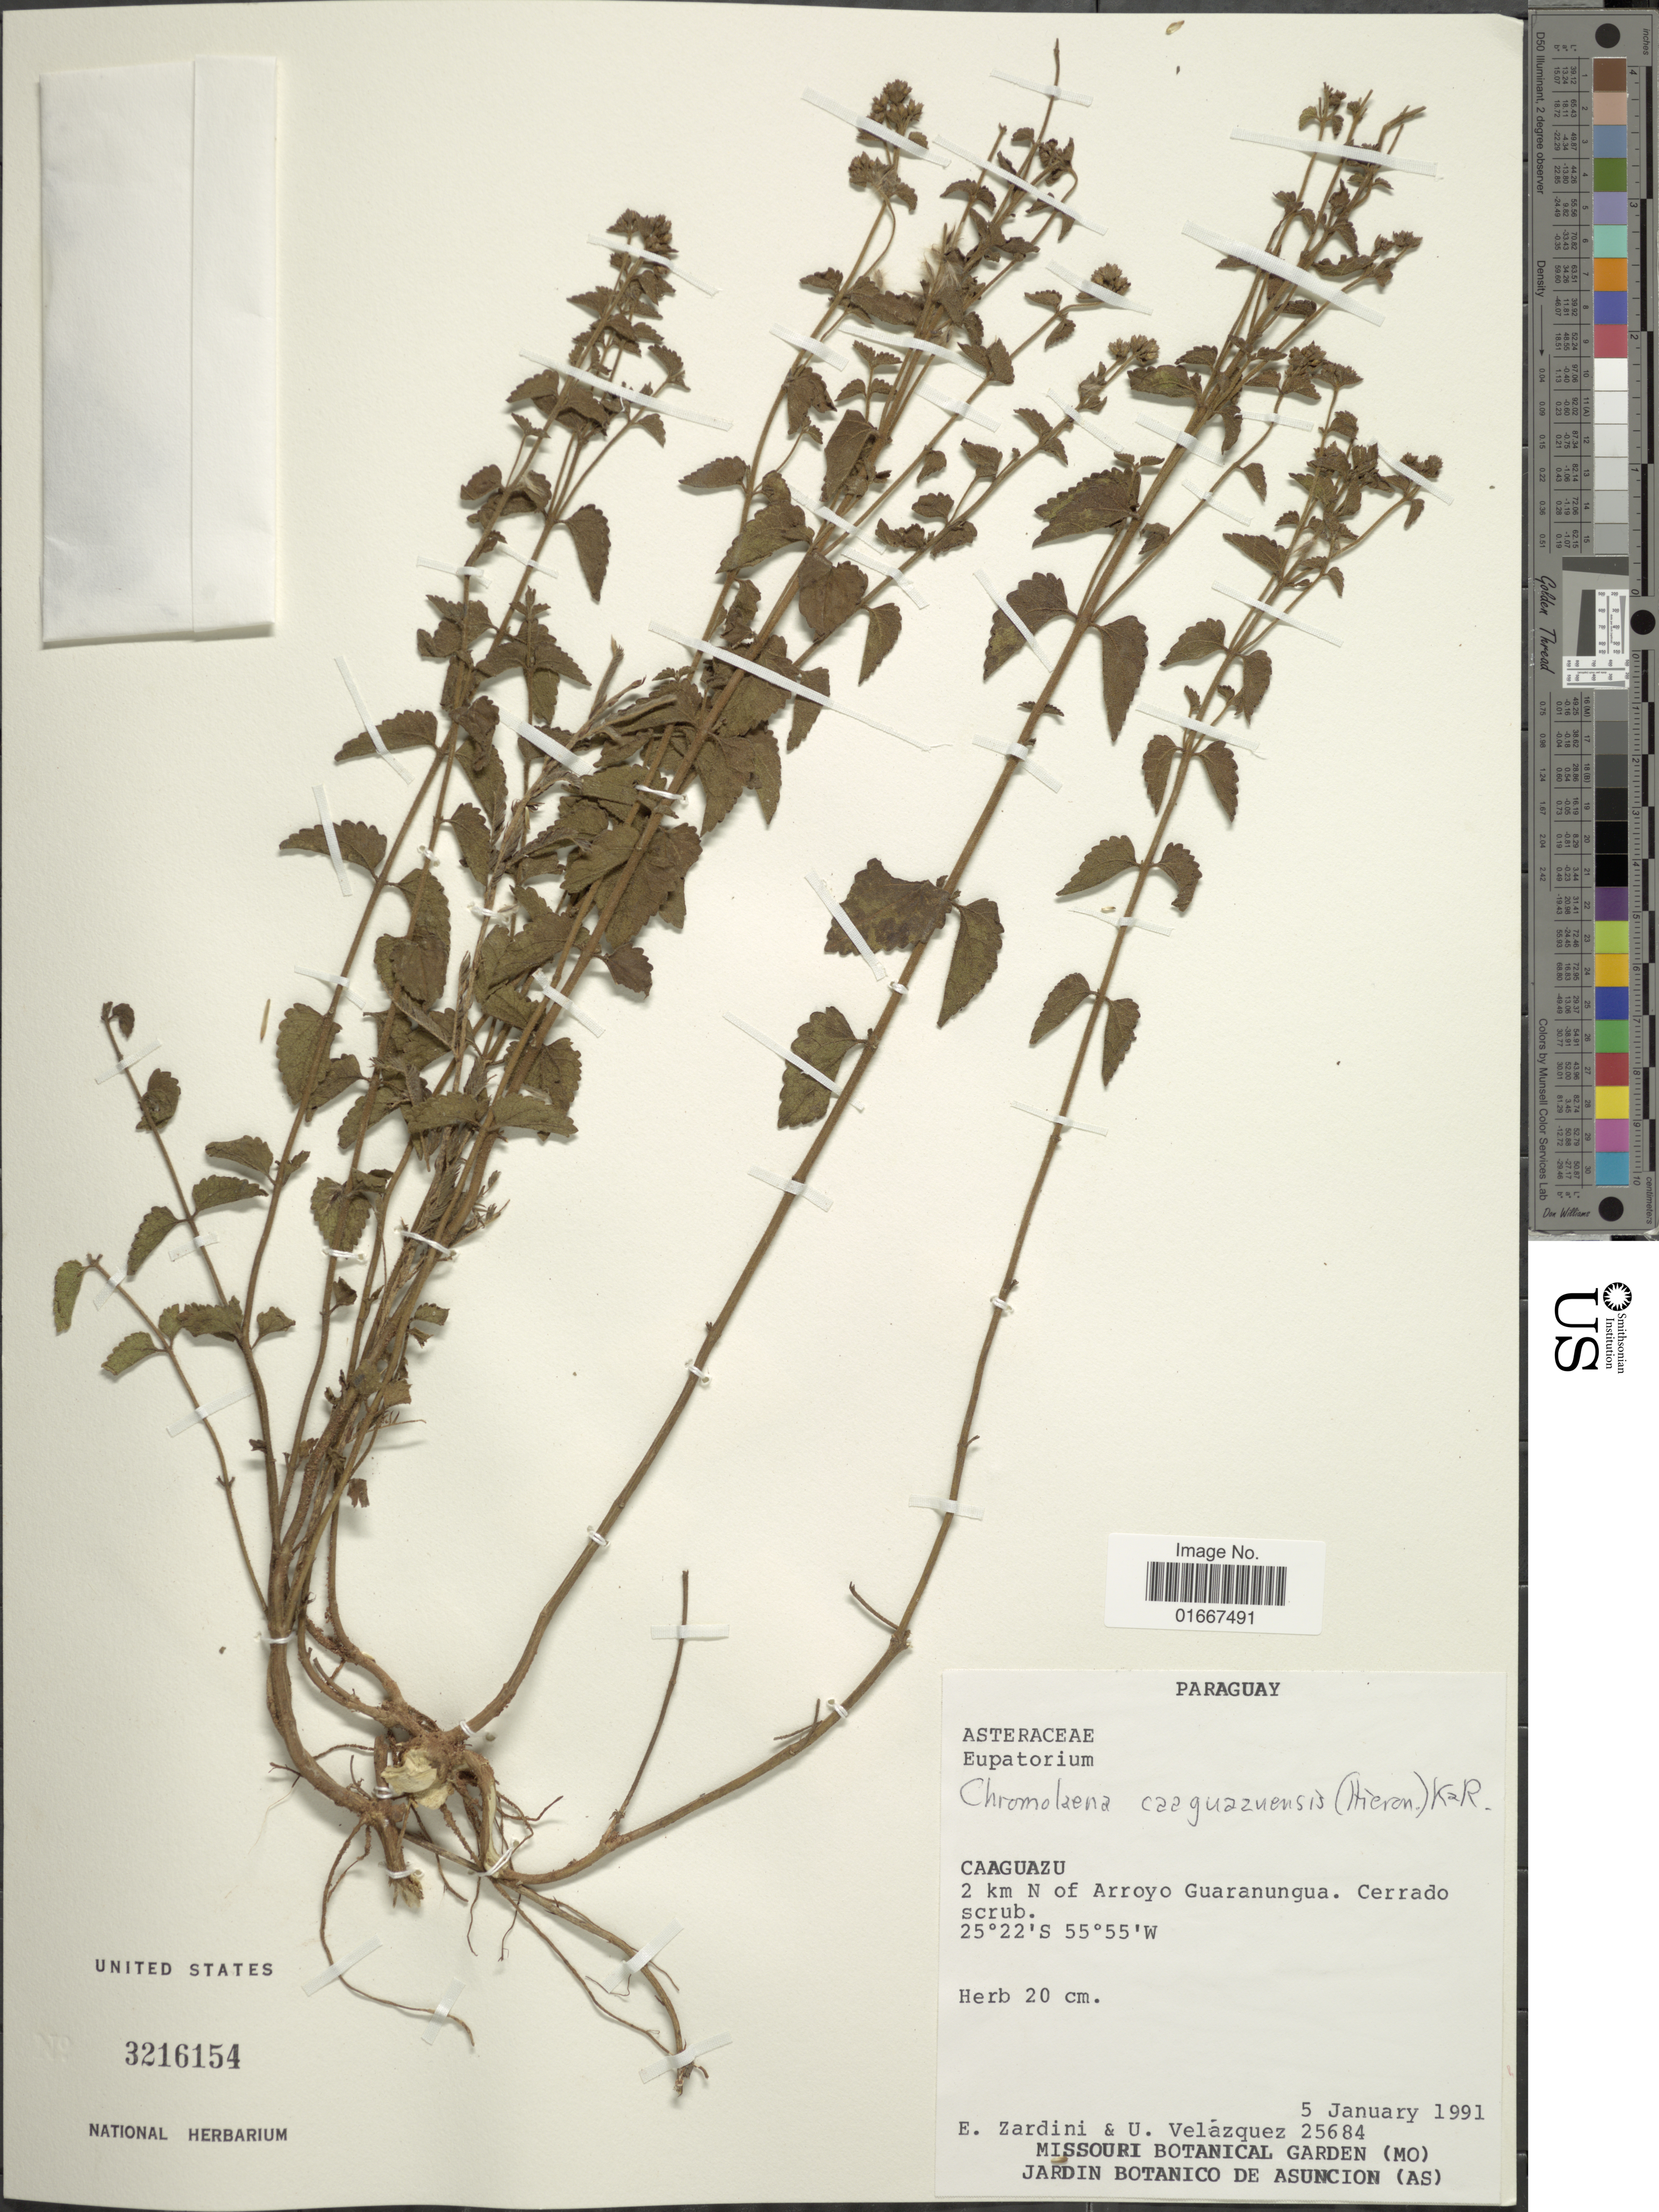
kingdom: Plantae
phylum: Tracheophyta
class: Magnoliopsida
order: Asterales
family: Asteraceae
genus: Chromolaena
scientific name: Chromolaena caaguazuensis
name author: (Hieron.) R.M. King & H. Rob.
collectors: E. M. Zardini & U. Velazquez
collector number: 25684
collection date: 1991-01-05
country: Paraguay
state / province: Caaguazu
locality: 2 km N of Arroyo Guaranugua. Cerrado scrub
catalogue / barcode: US 3216154